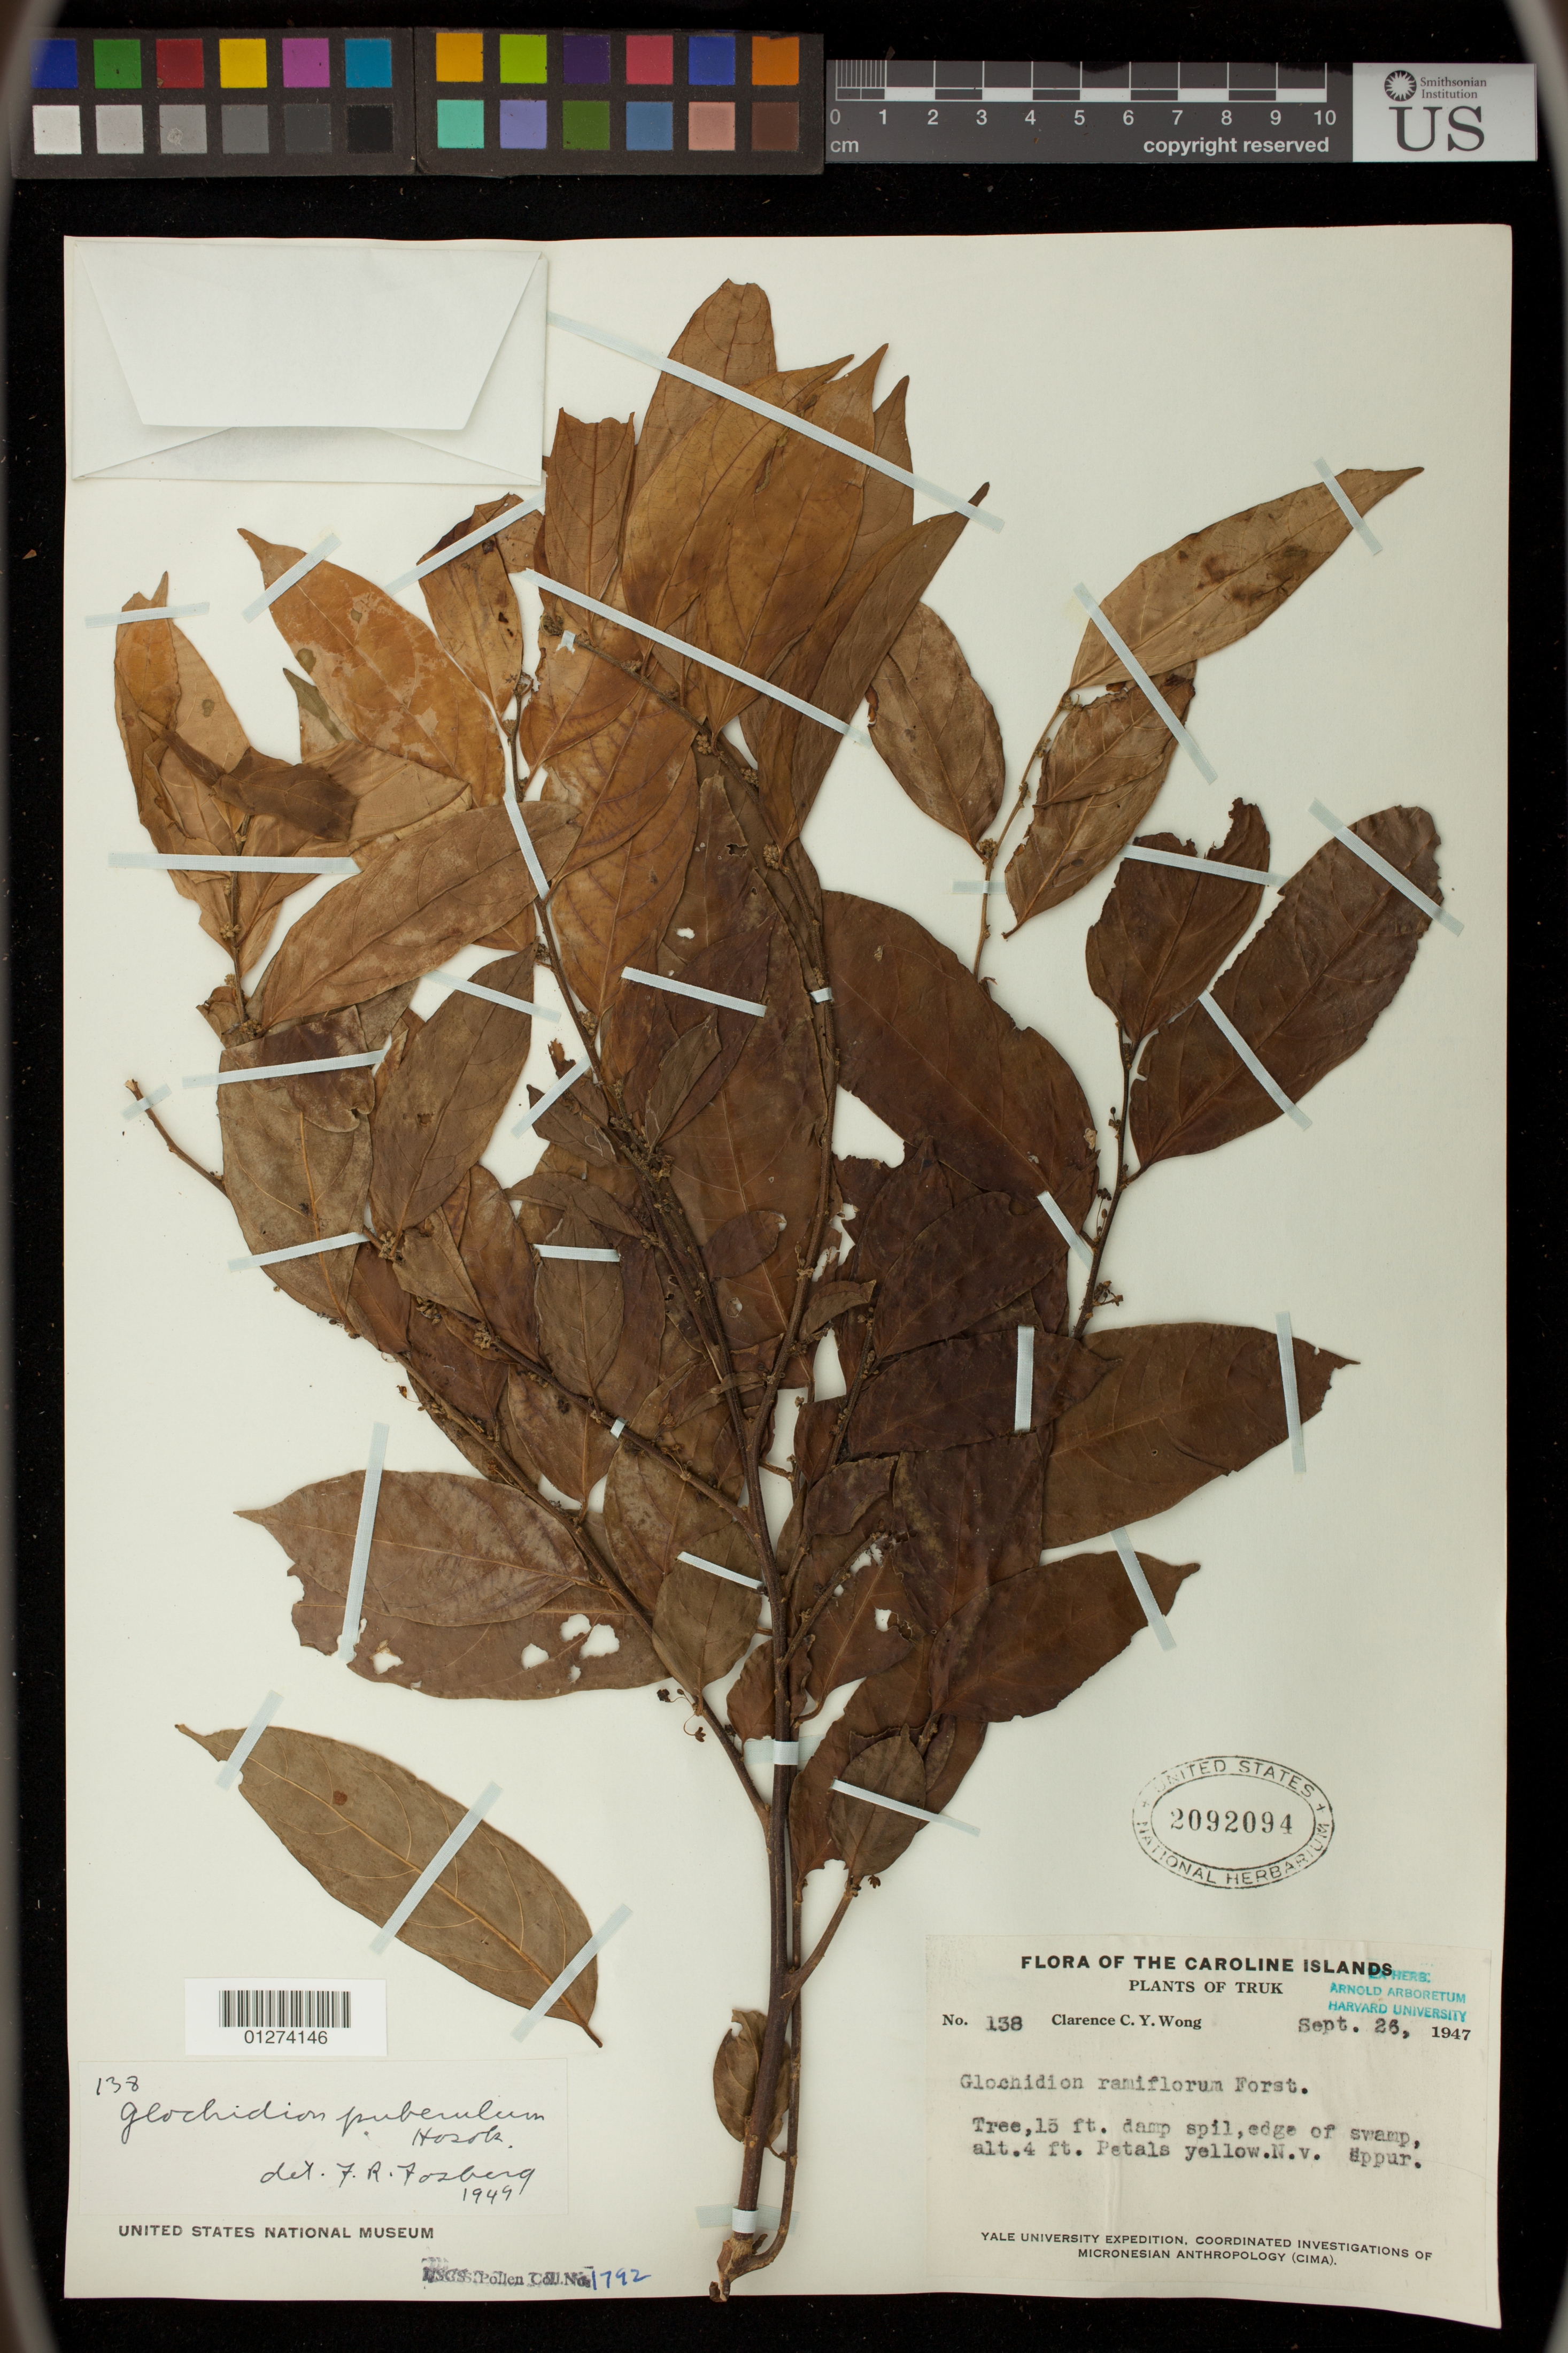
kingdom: Plantae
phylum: Tracheophyta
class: Magnoliopsida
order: Malpighiales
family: Phyllanthaceae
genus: Phyllanthus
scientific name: Phyllanthus senyavinianus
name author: (Glassman) W.L. Wagner & Lorence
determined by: Wagner, W. L., (BOT), Smithsonian Institution - National Museum of Natural History (UNITED STATES)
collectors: C. Wong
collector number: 138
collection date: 1947-09-26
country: Micronesia, Federated States of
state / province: Truk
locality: Truk [Chuuk].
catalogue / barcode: US 2092094